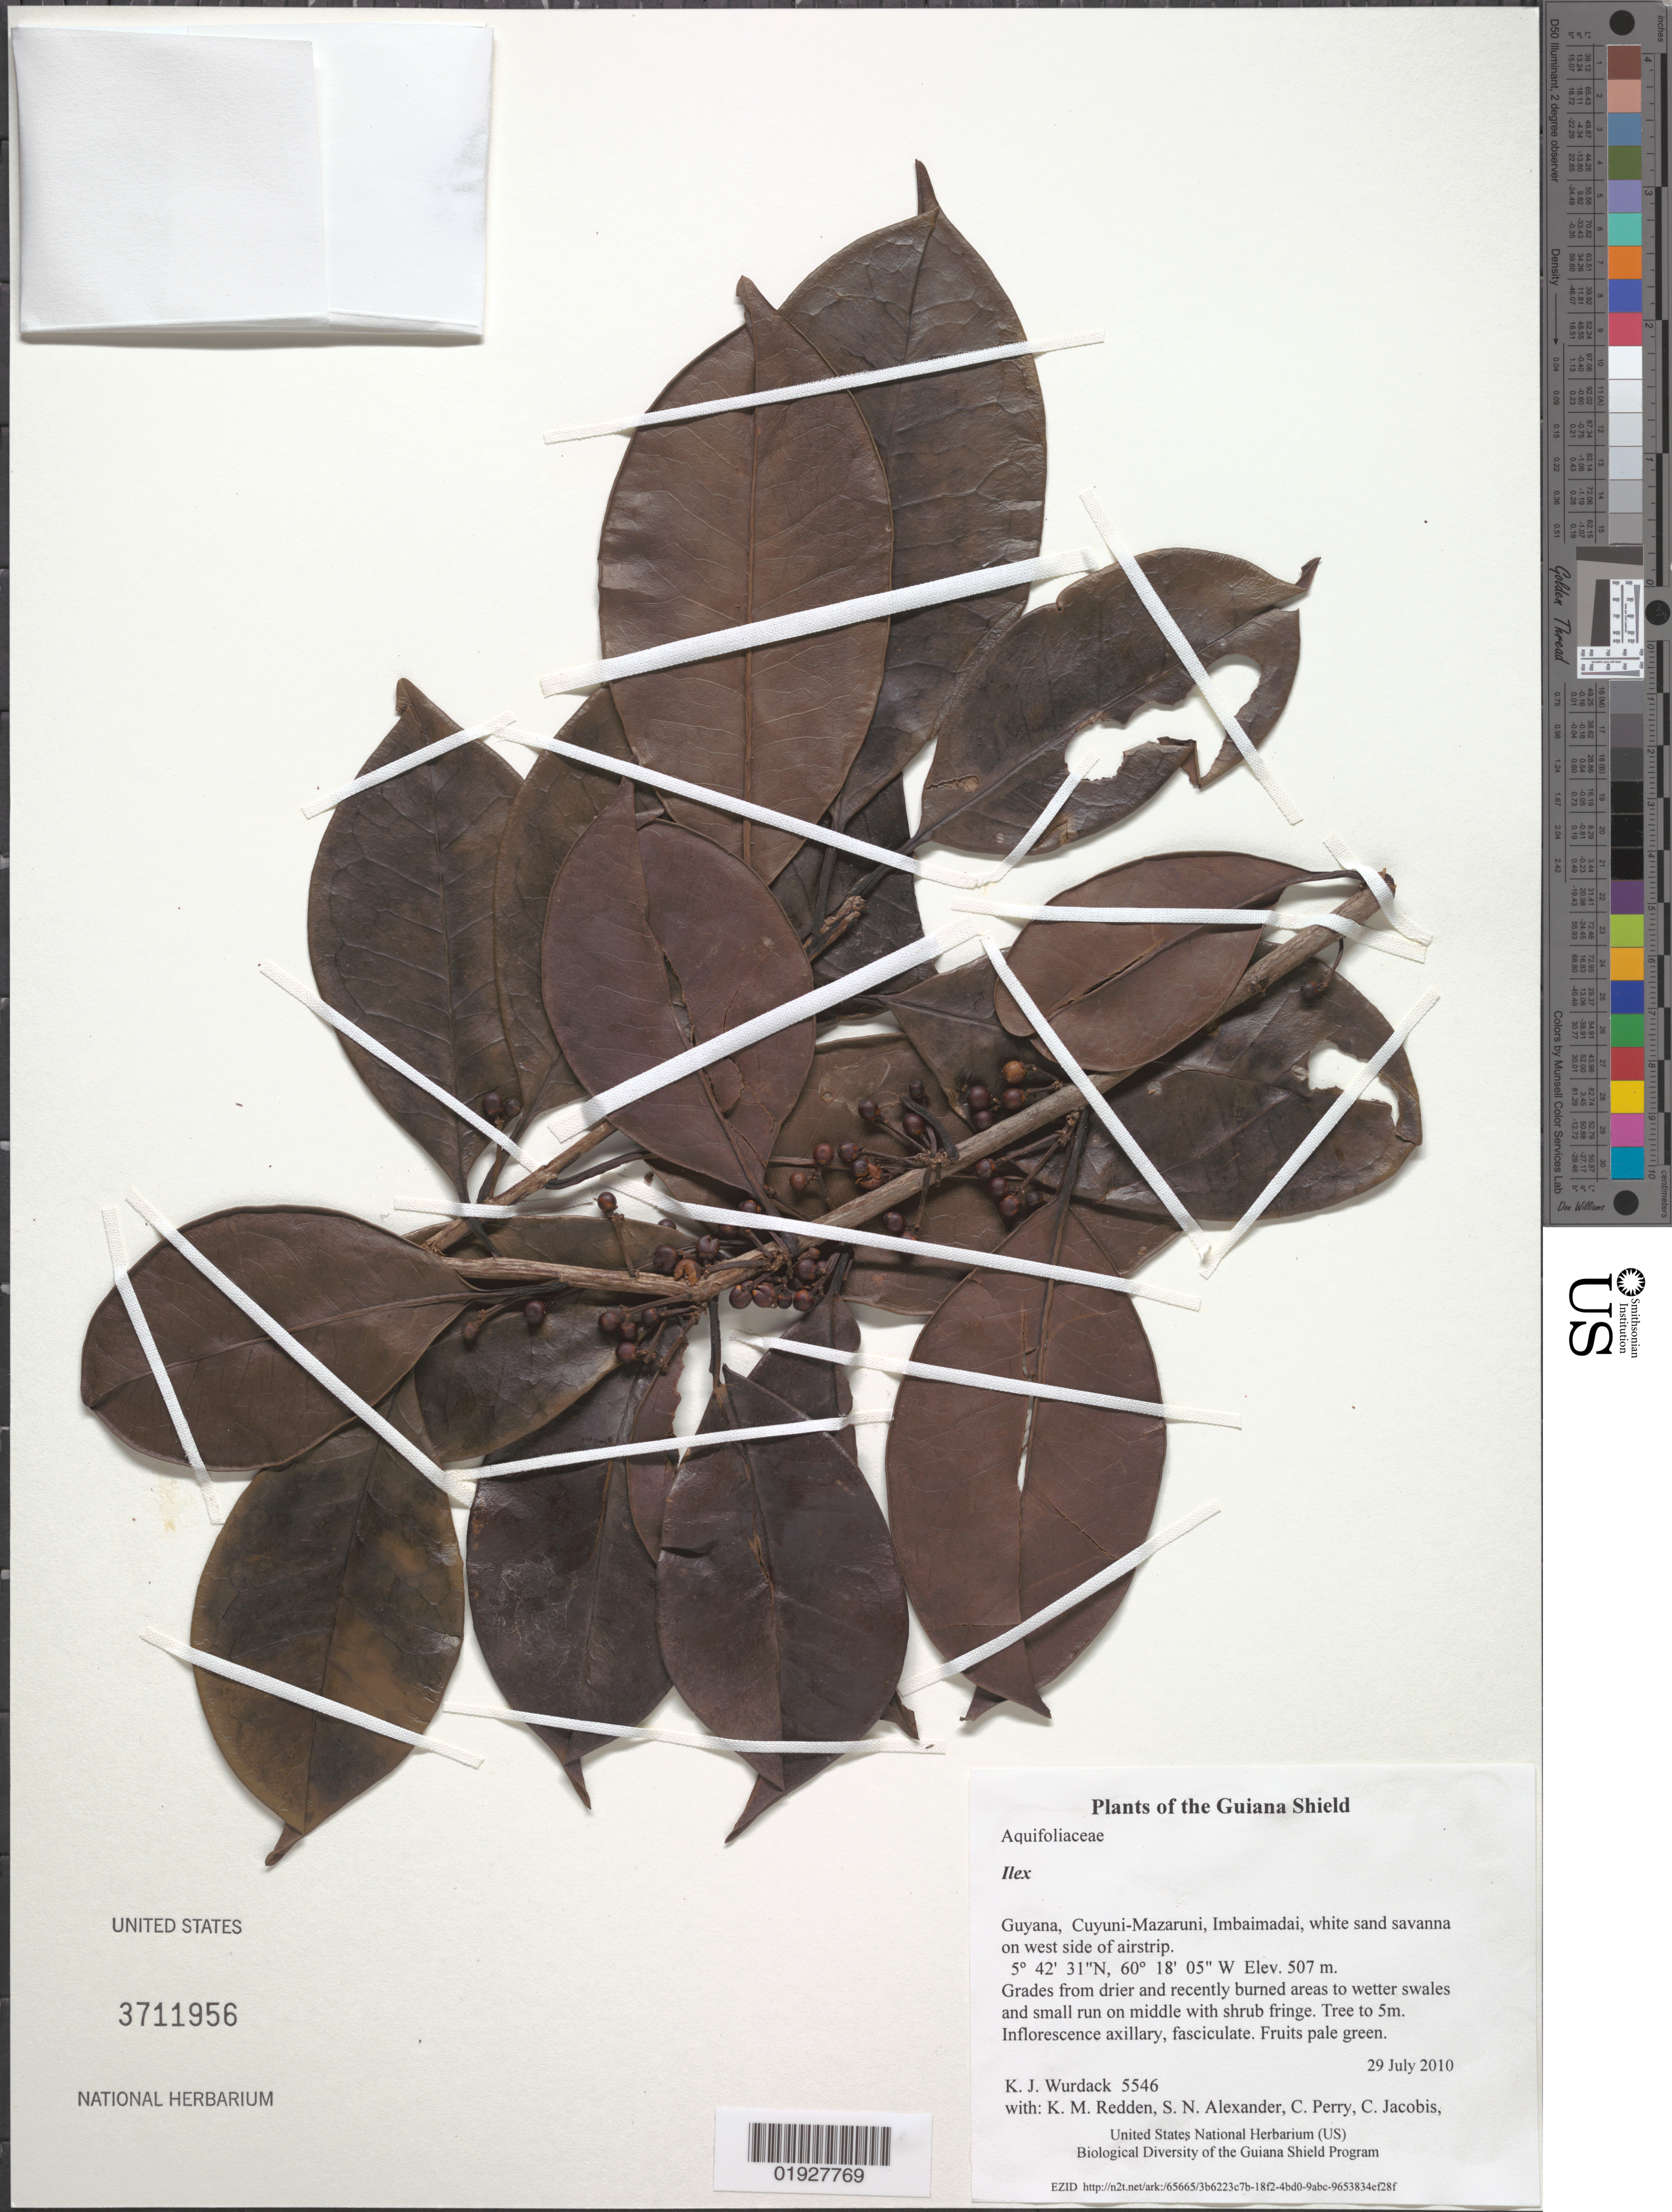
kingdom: Plantae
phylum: Tracheophyta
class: Magnoliopsida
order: Aquifoliales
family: Aquifoliaceae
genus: Ilex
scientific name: Ilex sp.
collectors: K. Wurdack, K. M. Redden, S. N. Alexander, C. Perry, C. Jacobis, D. Hunter, V. Roland & H. Hunter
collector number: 5546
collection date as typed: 29 July 2010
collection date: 2010-07-29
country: Guyana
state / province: Cuyuni-Mazaruni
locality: Imbaimadai, white sand savanna on west side of airstrip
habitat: Grades from drier and recently burned areas to wetter swales and small run on middle with shrub fringe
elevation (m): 507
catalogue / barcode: US 3711956